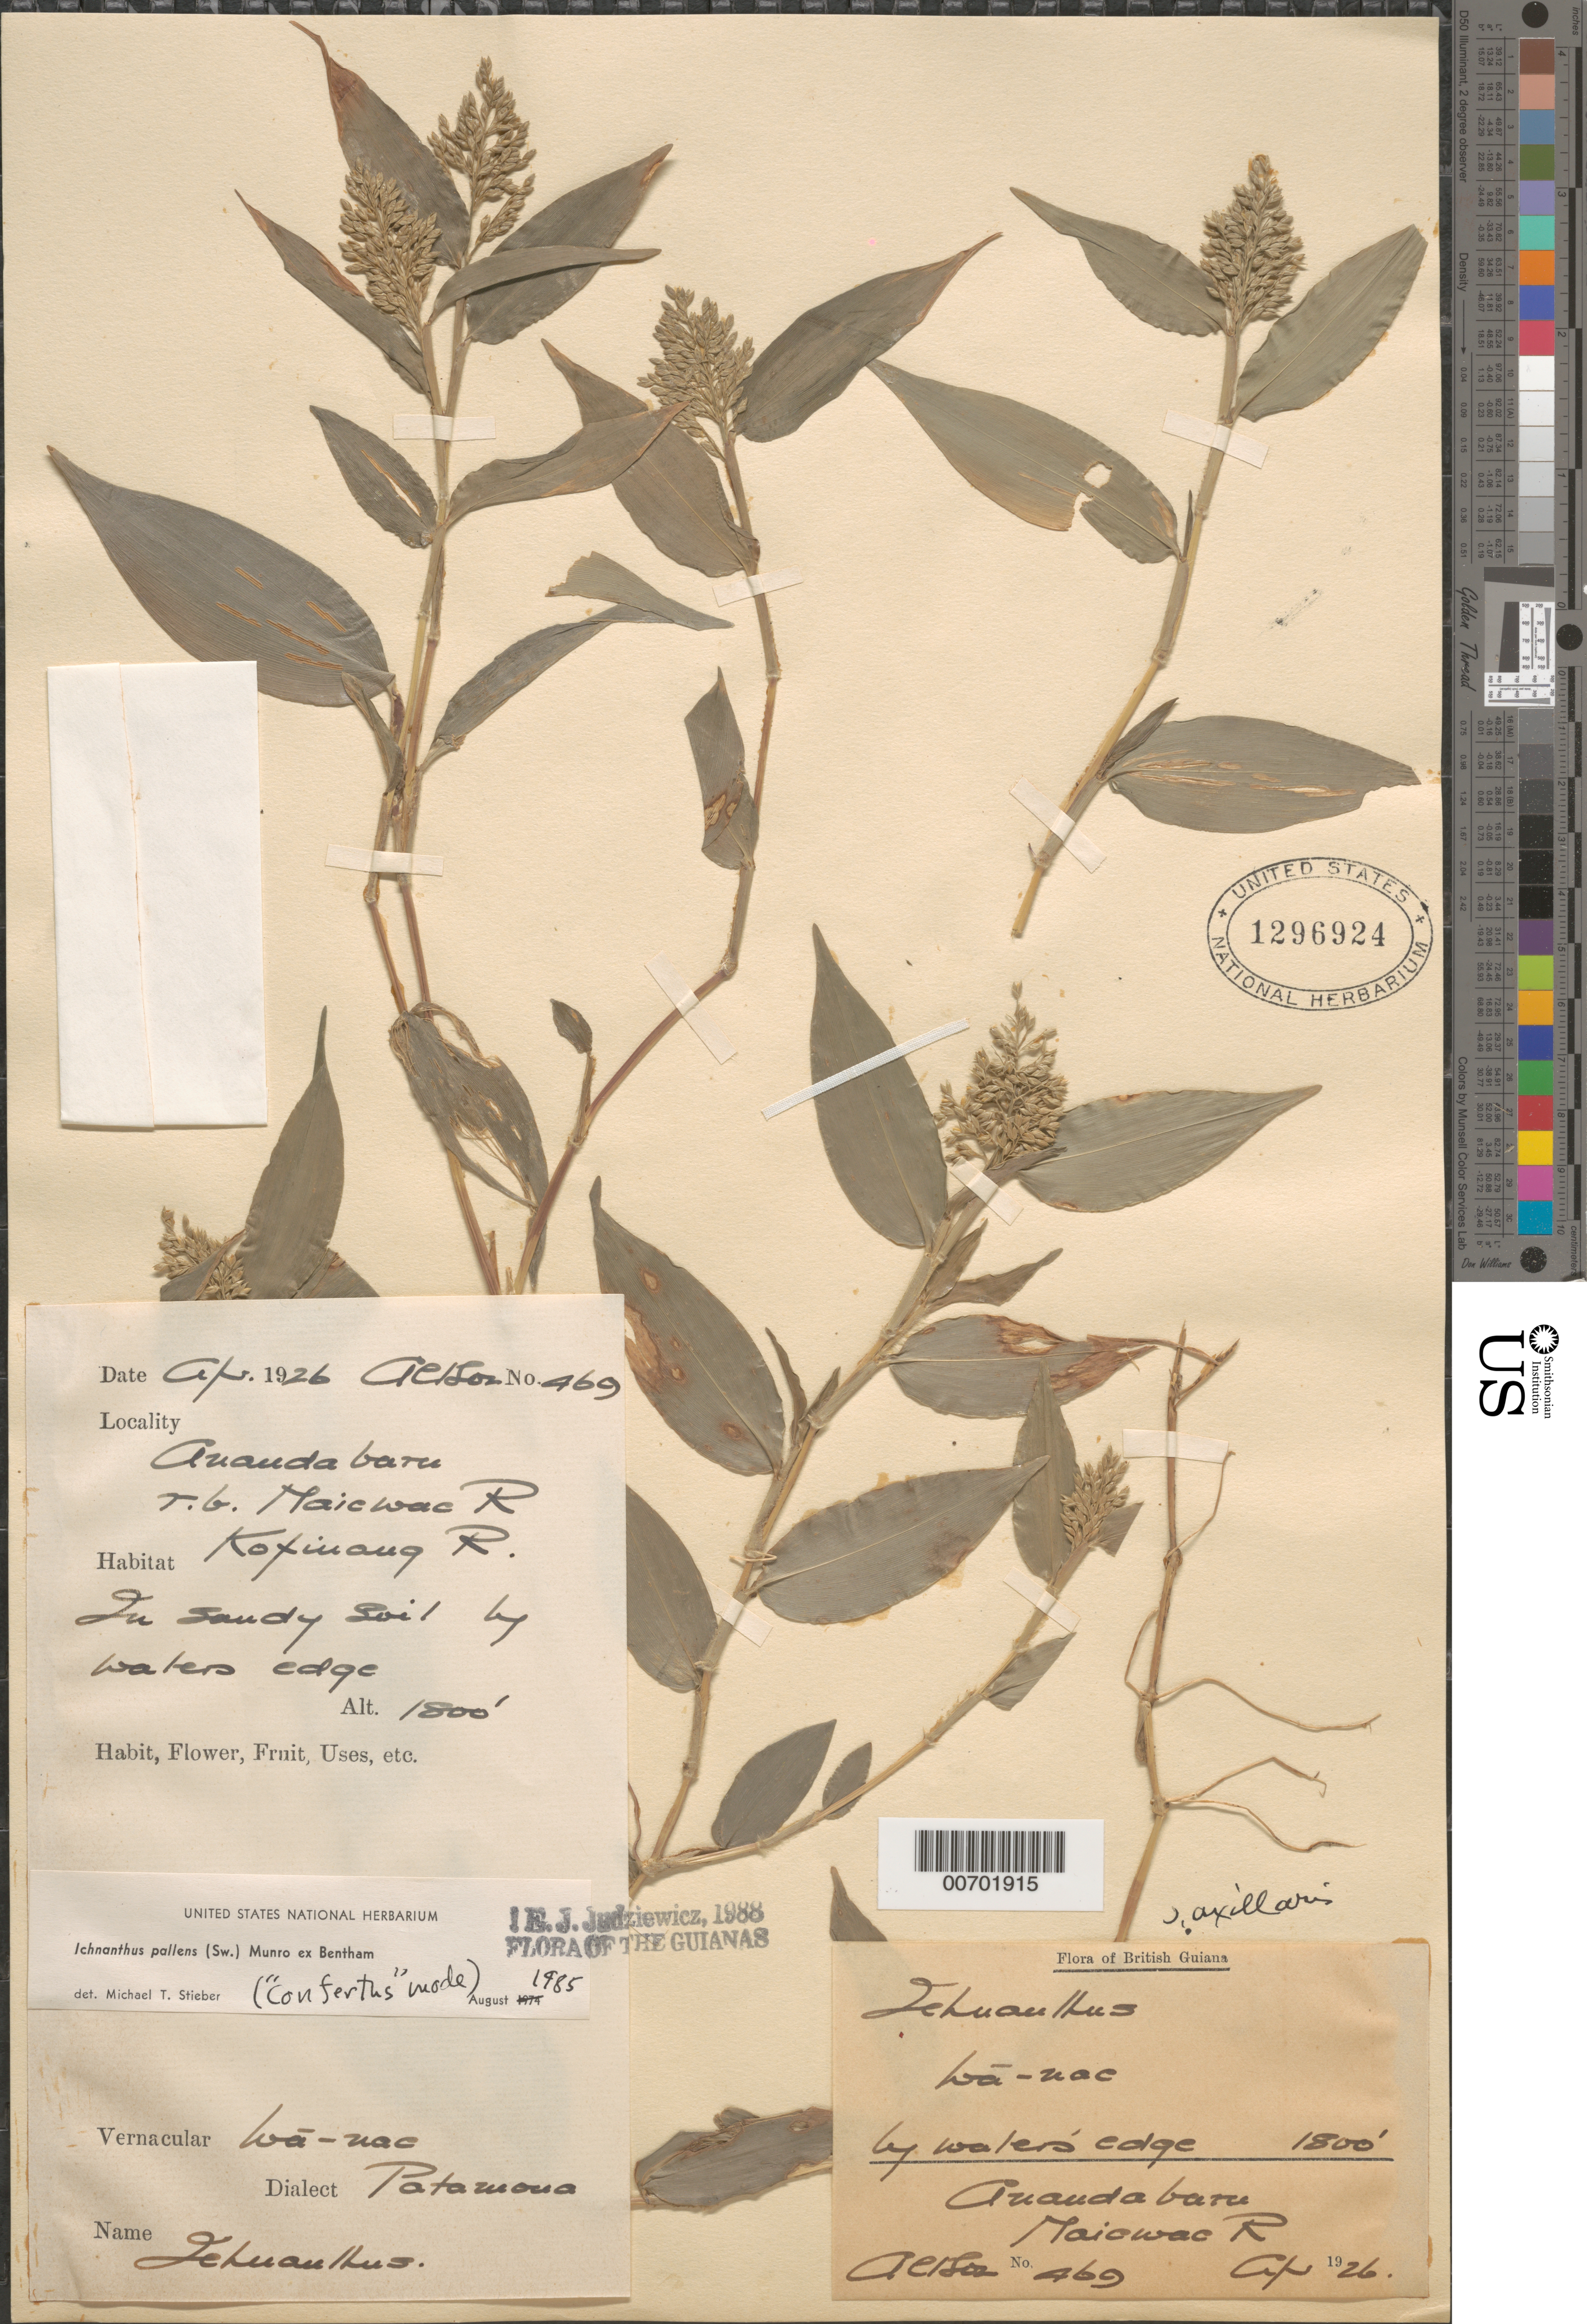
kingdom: Plantae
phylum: Tracheophyta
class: Liliopsida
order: Poales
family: Poaceae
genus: Ichnanthus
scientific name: Ichnanthus pallens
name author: (Sw.) Munro ex Benth.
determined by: Judziewicz, E. J.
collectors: R. Altson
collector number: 469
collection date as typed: Apr-26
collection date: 1926-04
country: Guyana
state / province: Potaro-Siparuni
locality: Anaudabaru, right bank Maicwac R., Kopinang R.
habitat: Sandy soil by waters edge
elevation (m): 549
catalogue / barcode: US 1296924